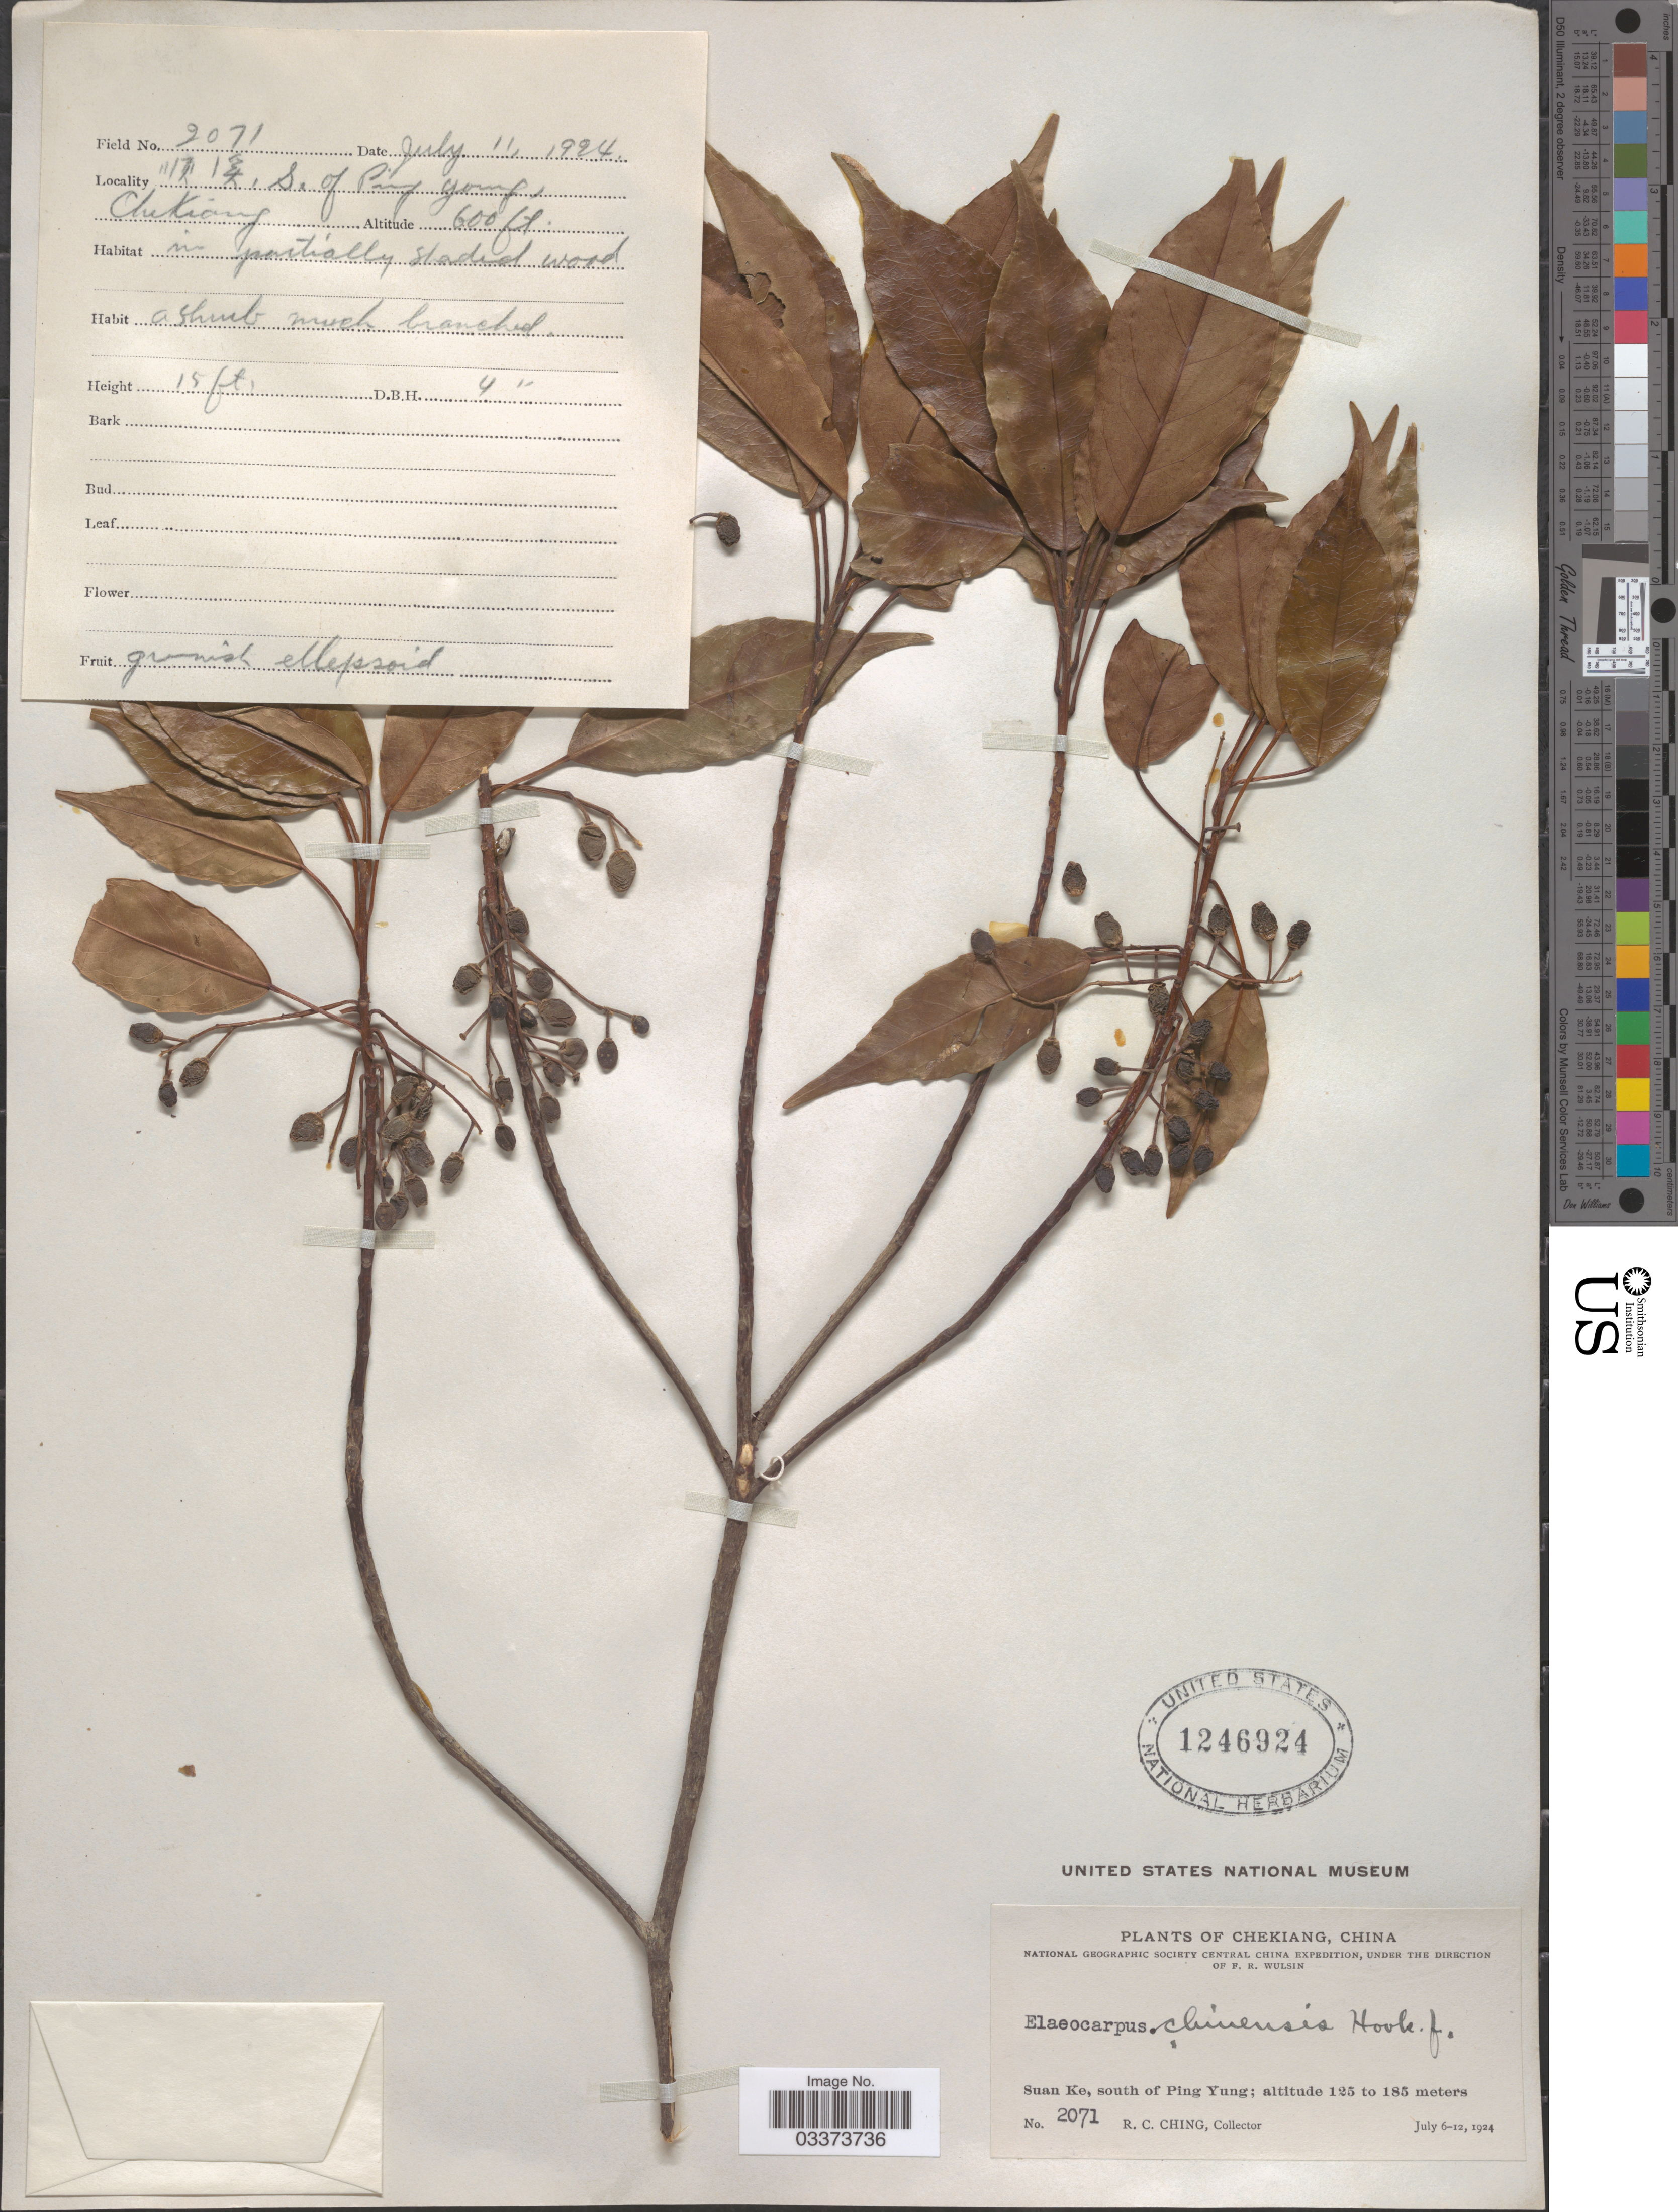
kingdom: Plantae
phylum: Tracheophyta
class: Magnoliopsida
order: Oxalidales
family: Elaeocarpaceae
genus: Elaeocarpus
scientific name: Elaeocarpus chinensis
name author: (A. Gray & Ch) Hook. f.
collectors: R. C. Ching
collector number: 2071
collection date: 1924-07-06/1924-07-12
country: China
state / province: Zhejiang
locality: S. of Ping Yung, Suan Ke, Chongqing.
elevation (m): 183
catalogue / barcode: US 1246924